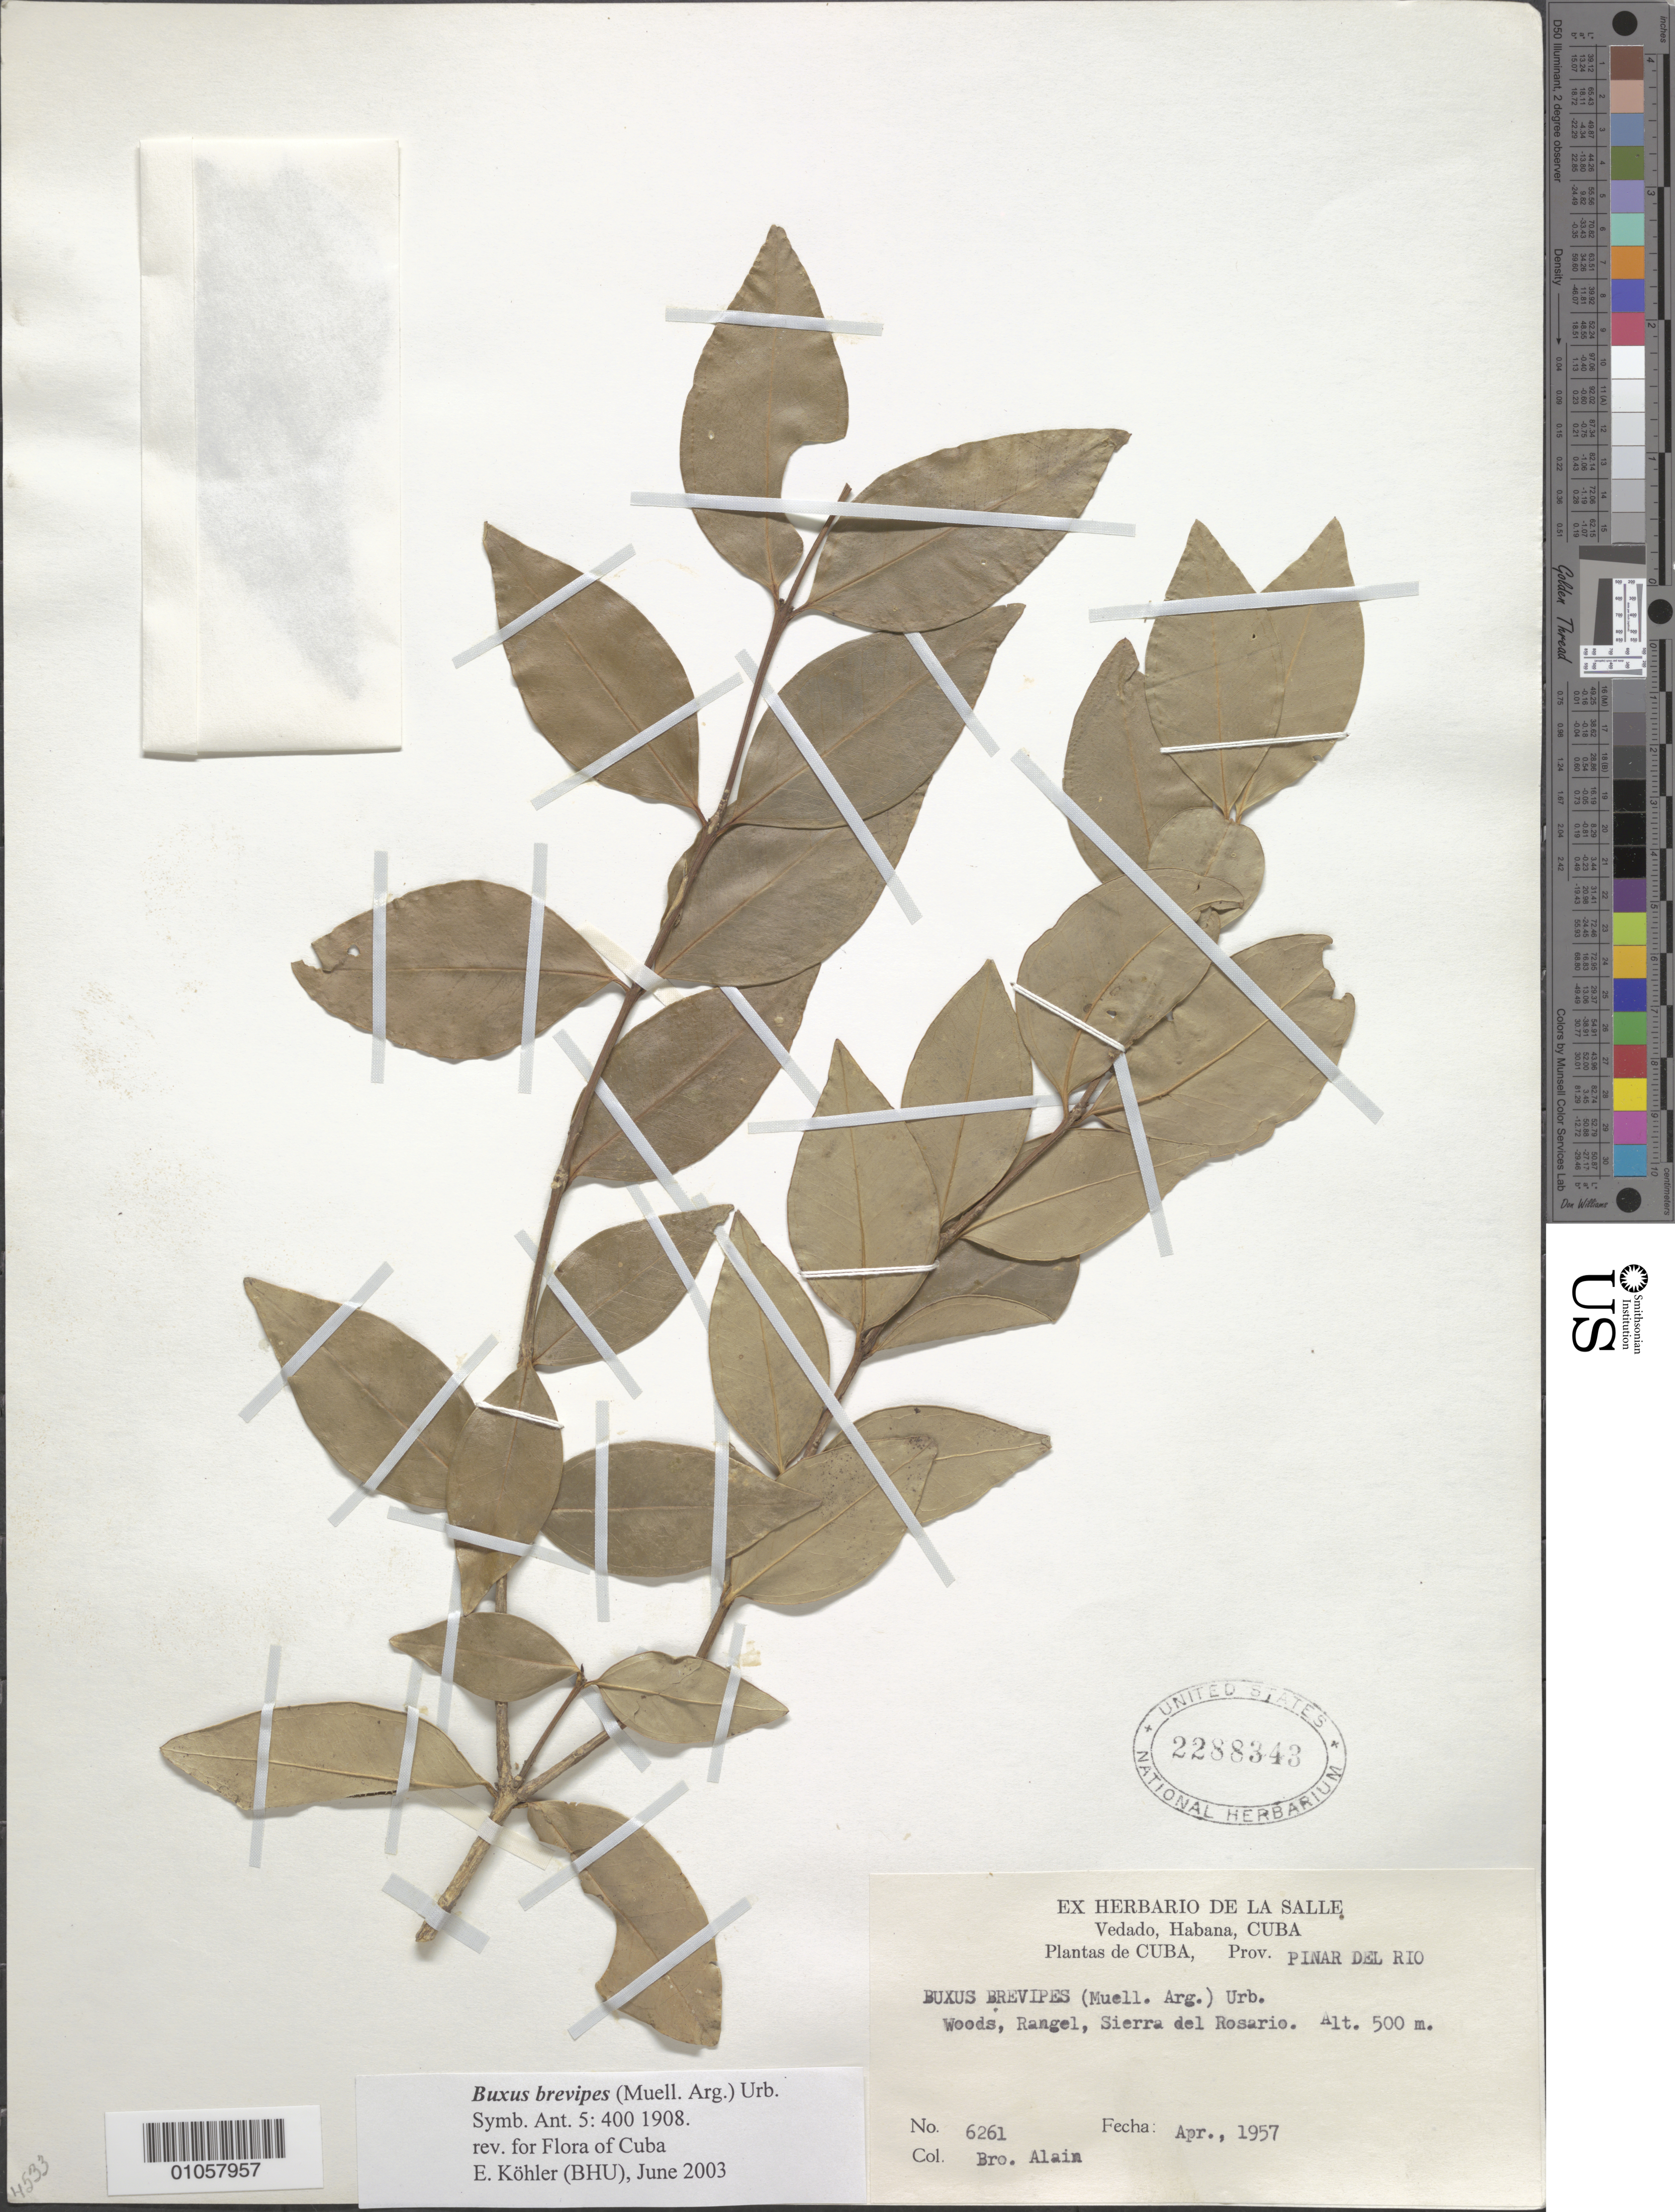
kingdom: Plantae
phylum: Tracheophyta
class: Magnoliopsida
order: Buxales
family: Buxaceae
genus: Buxus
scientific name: Buxus brevipes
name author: (Müll. Arg.) Urb.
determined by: Kohler, E.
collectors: A. H. Liogier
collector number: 6261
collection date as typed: Apr 1957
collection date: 1957-04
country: Cuba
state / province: Pinar del Rio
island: Cuba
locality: Rangel, Sierra del Rosario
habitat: Woods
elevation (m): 500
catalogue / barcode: US 2288343